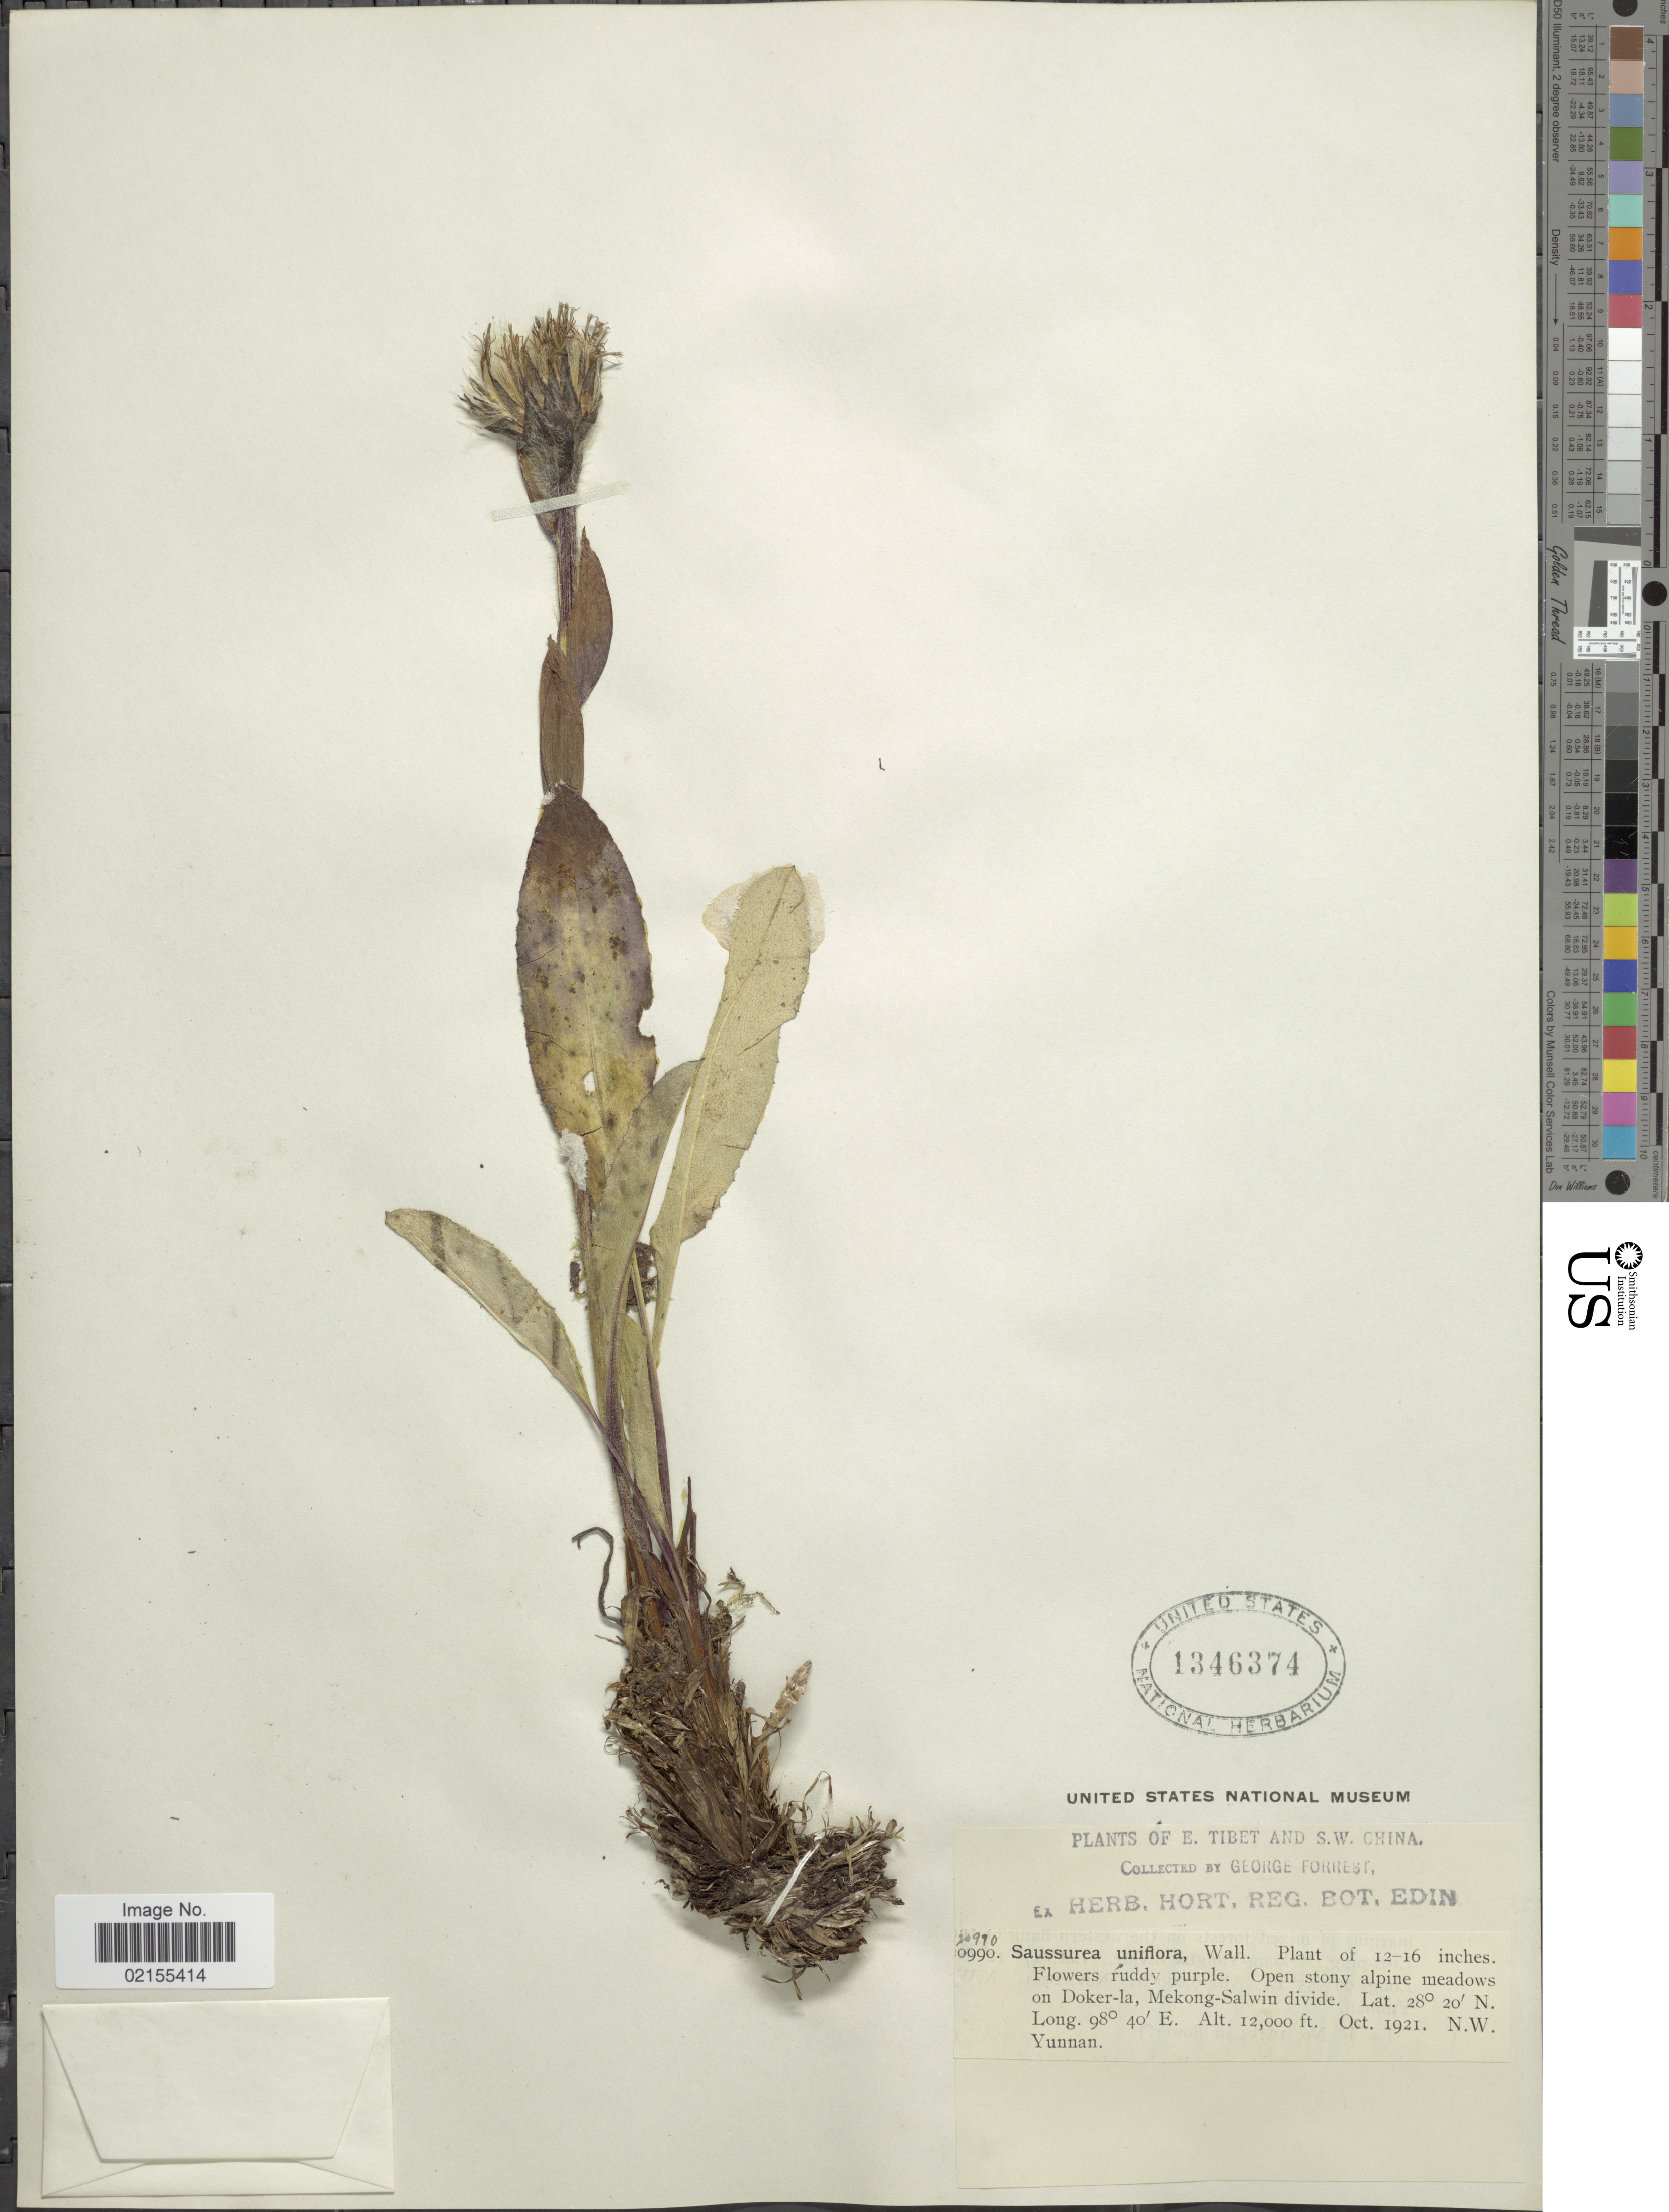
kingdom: Plantae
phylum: Tracheophyta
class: Magnoliopsida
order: Asterales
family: Asteraceae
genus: Saussurea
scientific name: Saussurea polycolea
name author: Hand.-Mazz.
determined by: Chen, Yousheng S.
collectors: G. Forrest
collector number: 20990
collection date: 1921-10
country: China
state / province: Yunnan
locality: Doker-la, Mekong-Salwin divide, N. W. Yunnan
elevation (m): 3658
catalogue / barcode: US 1346374